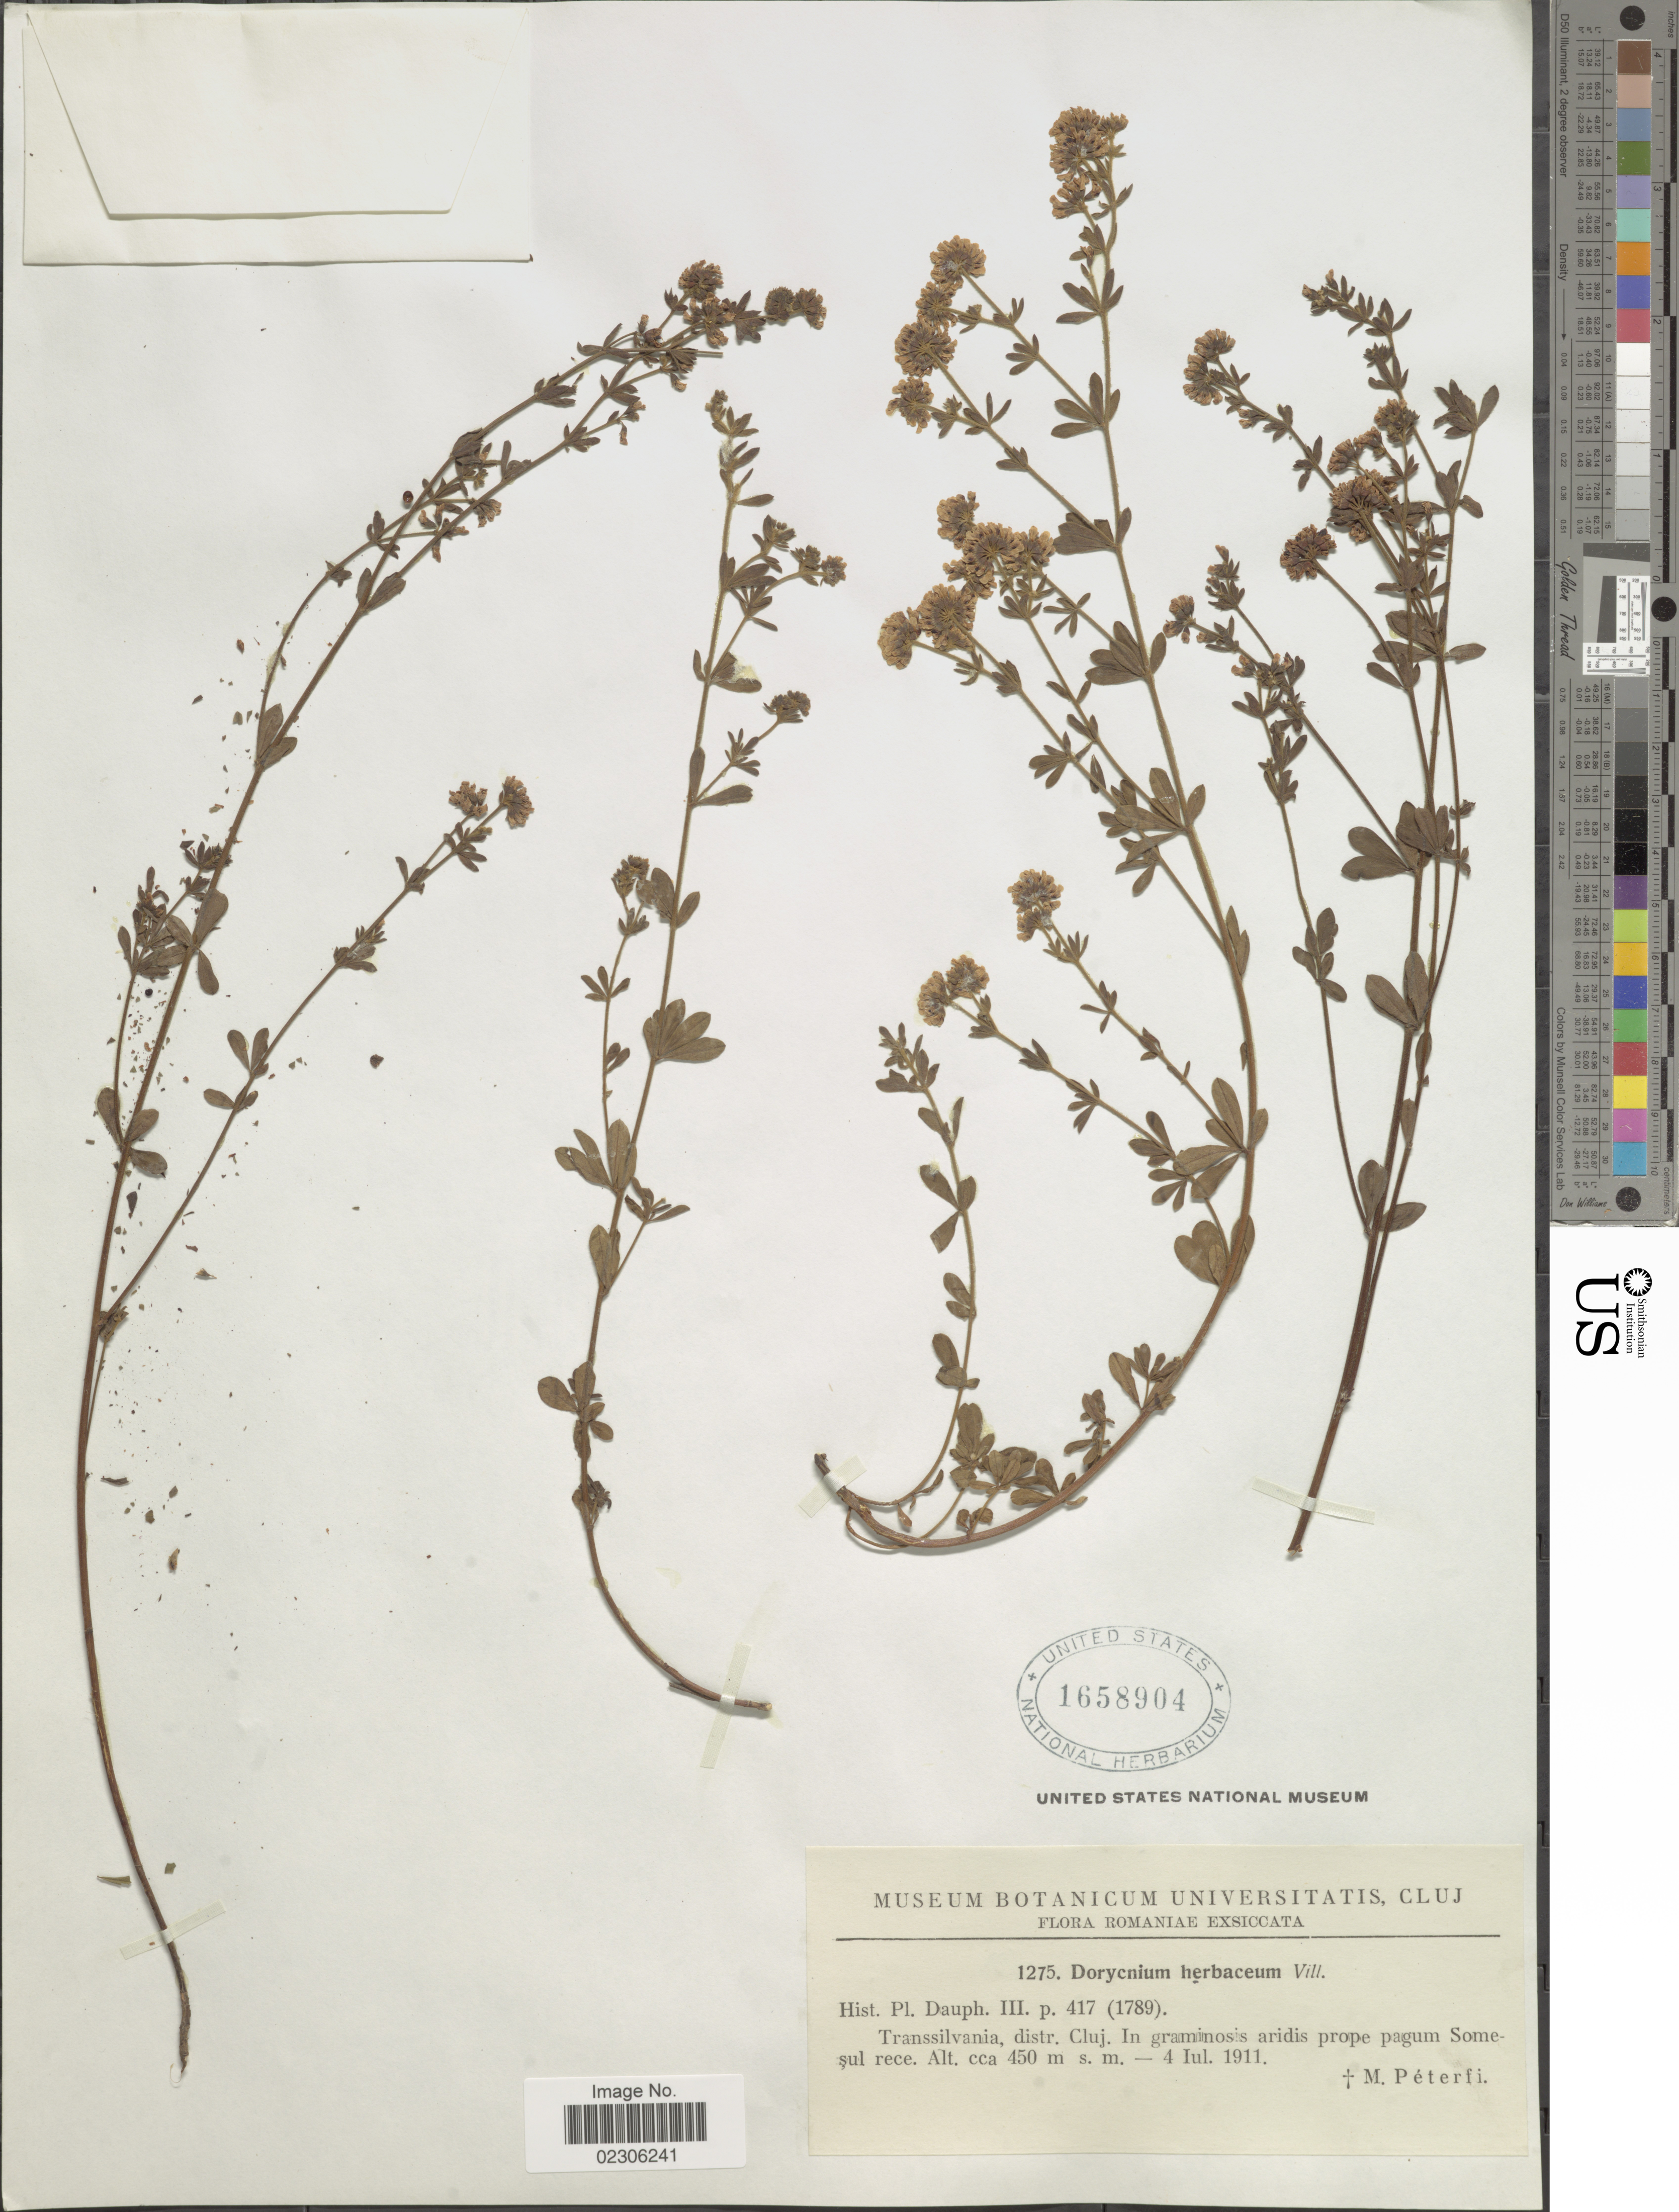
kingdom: Plantae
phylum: Tracheophyta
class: Magnoliopsida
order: Fabales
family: Fabaceae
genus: Dorycnium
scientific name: Dorycnium herbaceum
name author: Vill.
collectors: M. Péterfi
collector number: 1275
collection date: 1911-07-04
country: Romania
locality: Romaniae Exsiccata, Transsilvania, distr. Cluj. In graminosis aridis prope pagum Somesul rece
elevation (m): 450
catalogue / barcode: US 1658904